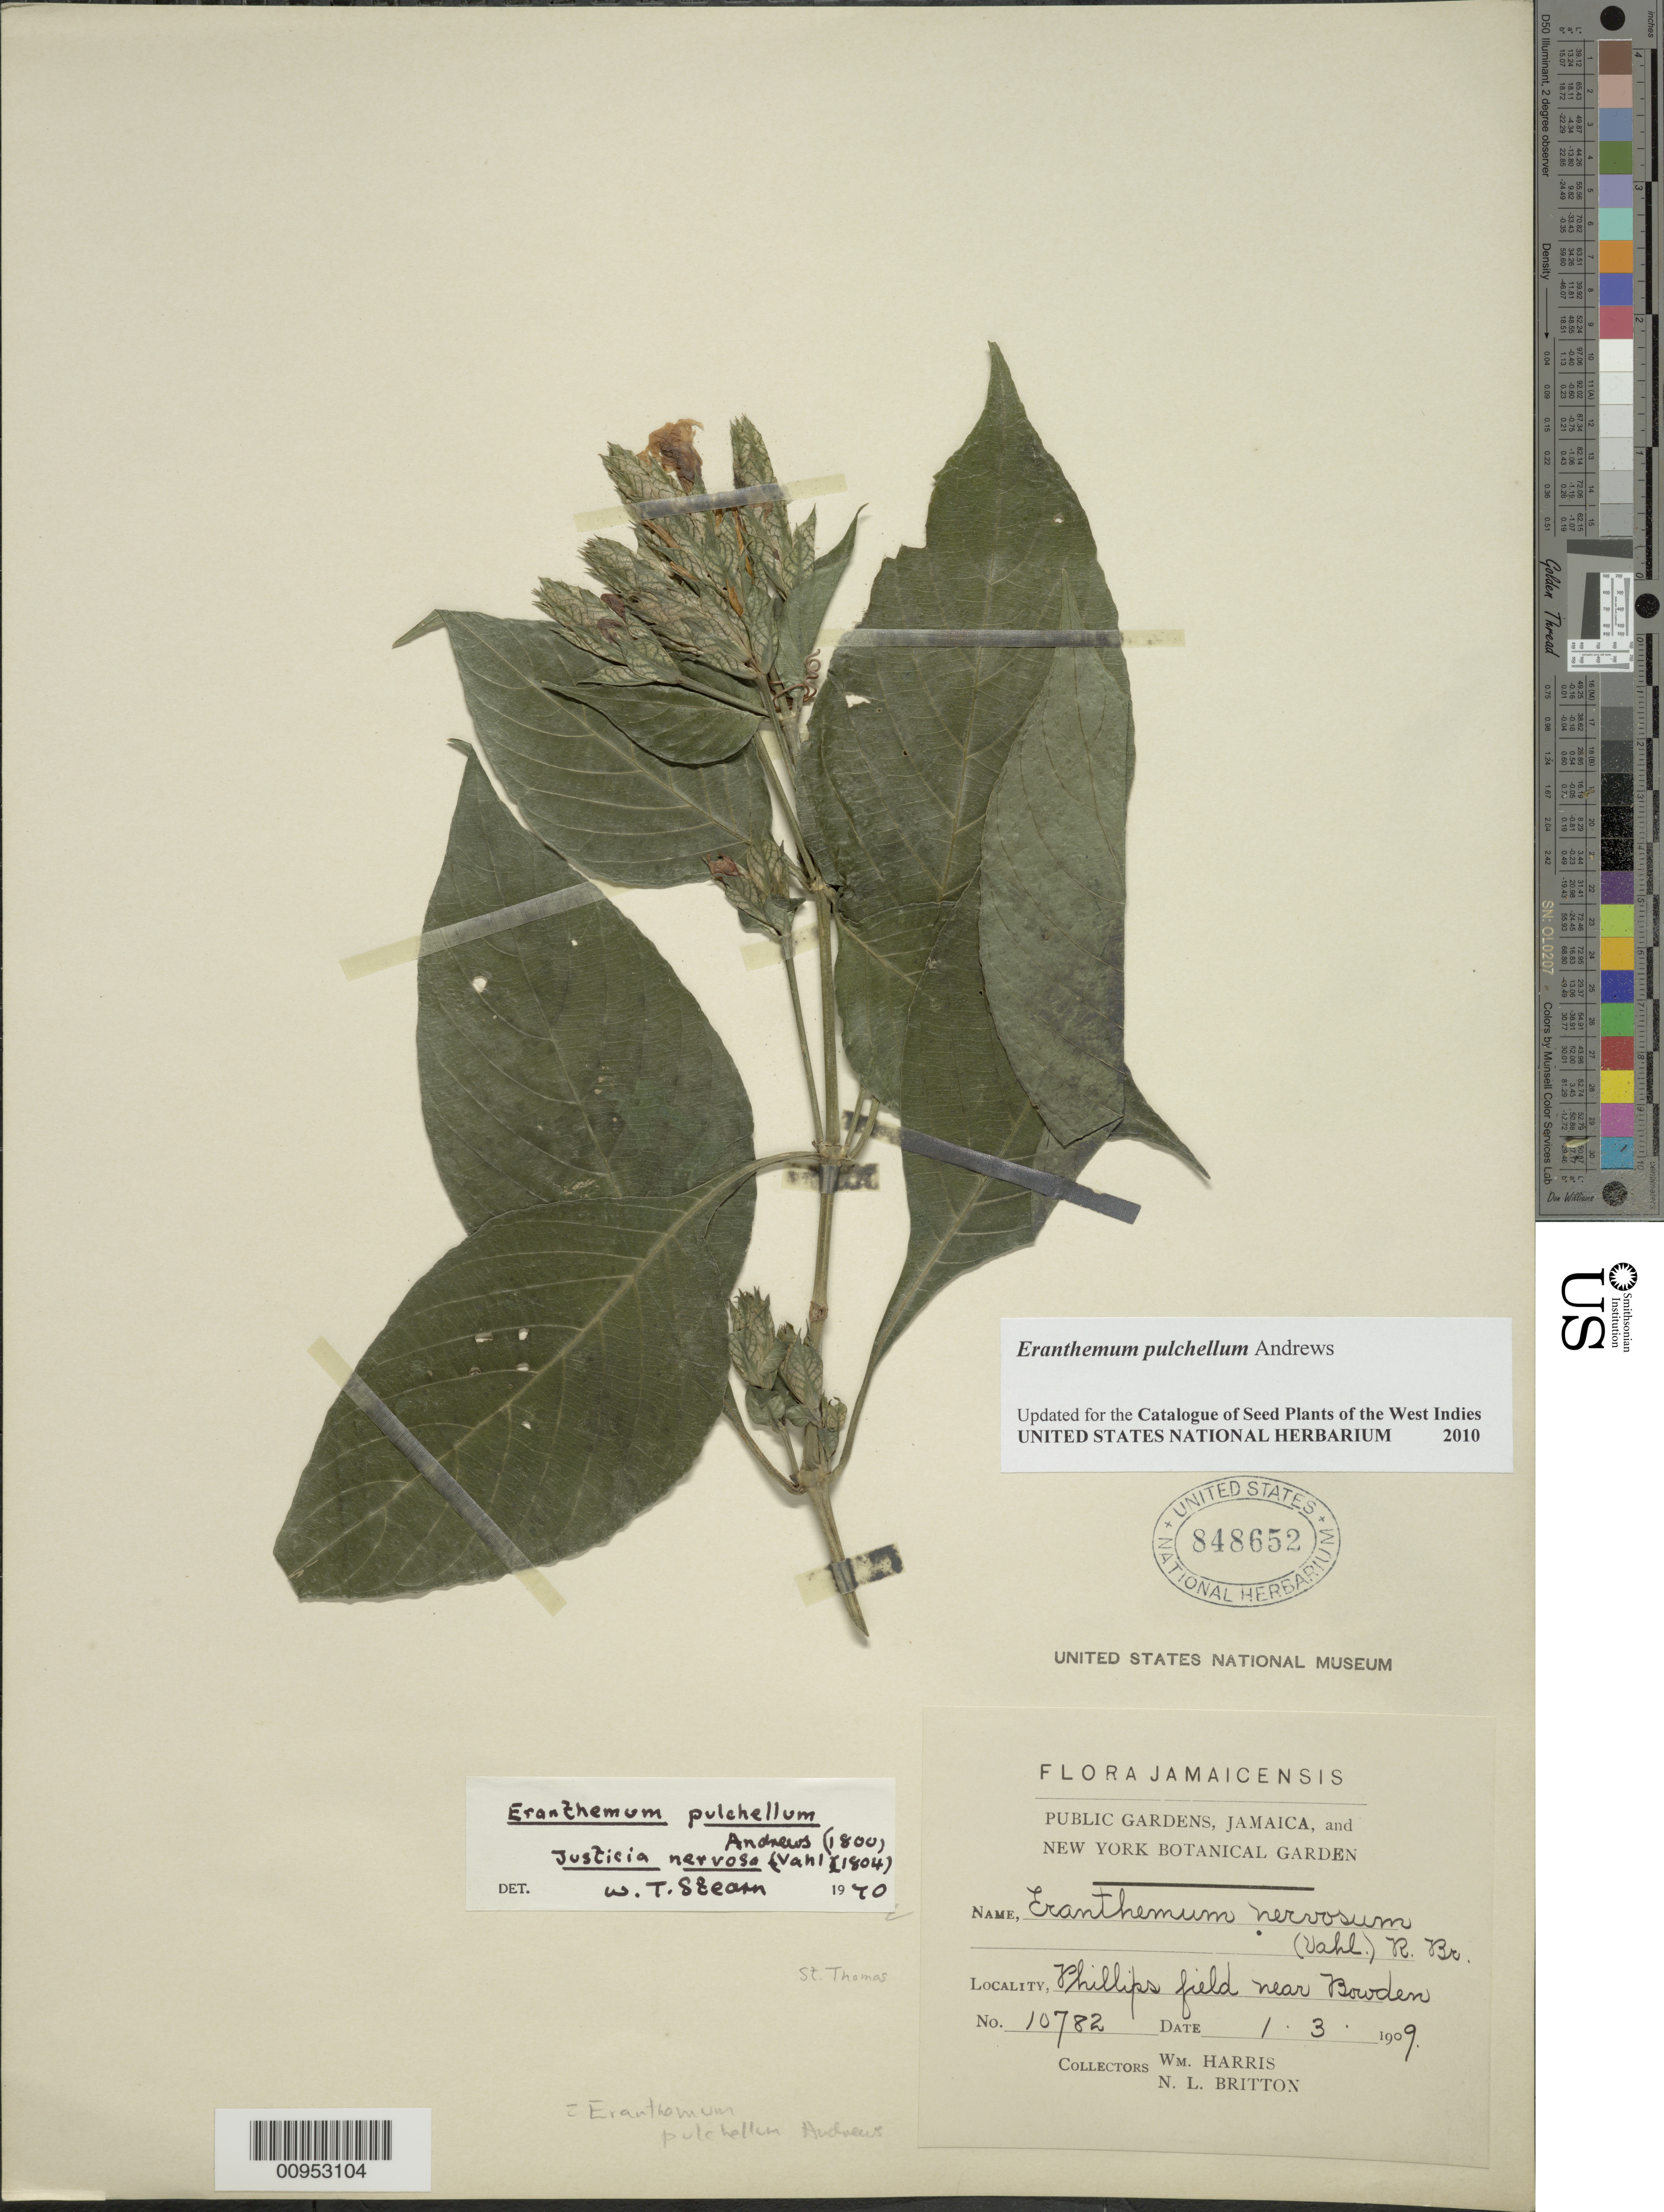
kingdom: Plantae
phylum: Tracheophyta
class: Magnoliopsida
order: Lamiales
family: Acanthaceae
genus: Eranthemum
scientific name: Eranthemum pulchellum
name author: Andrews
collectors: W. H. Harris & N. Britton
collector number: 10782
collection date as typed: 01 Mar 1909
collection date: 1909-03-01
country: Jamaica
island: Jamaica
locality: Phillips field near Bowden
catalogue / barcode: US 848652